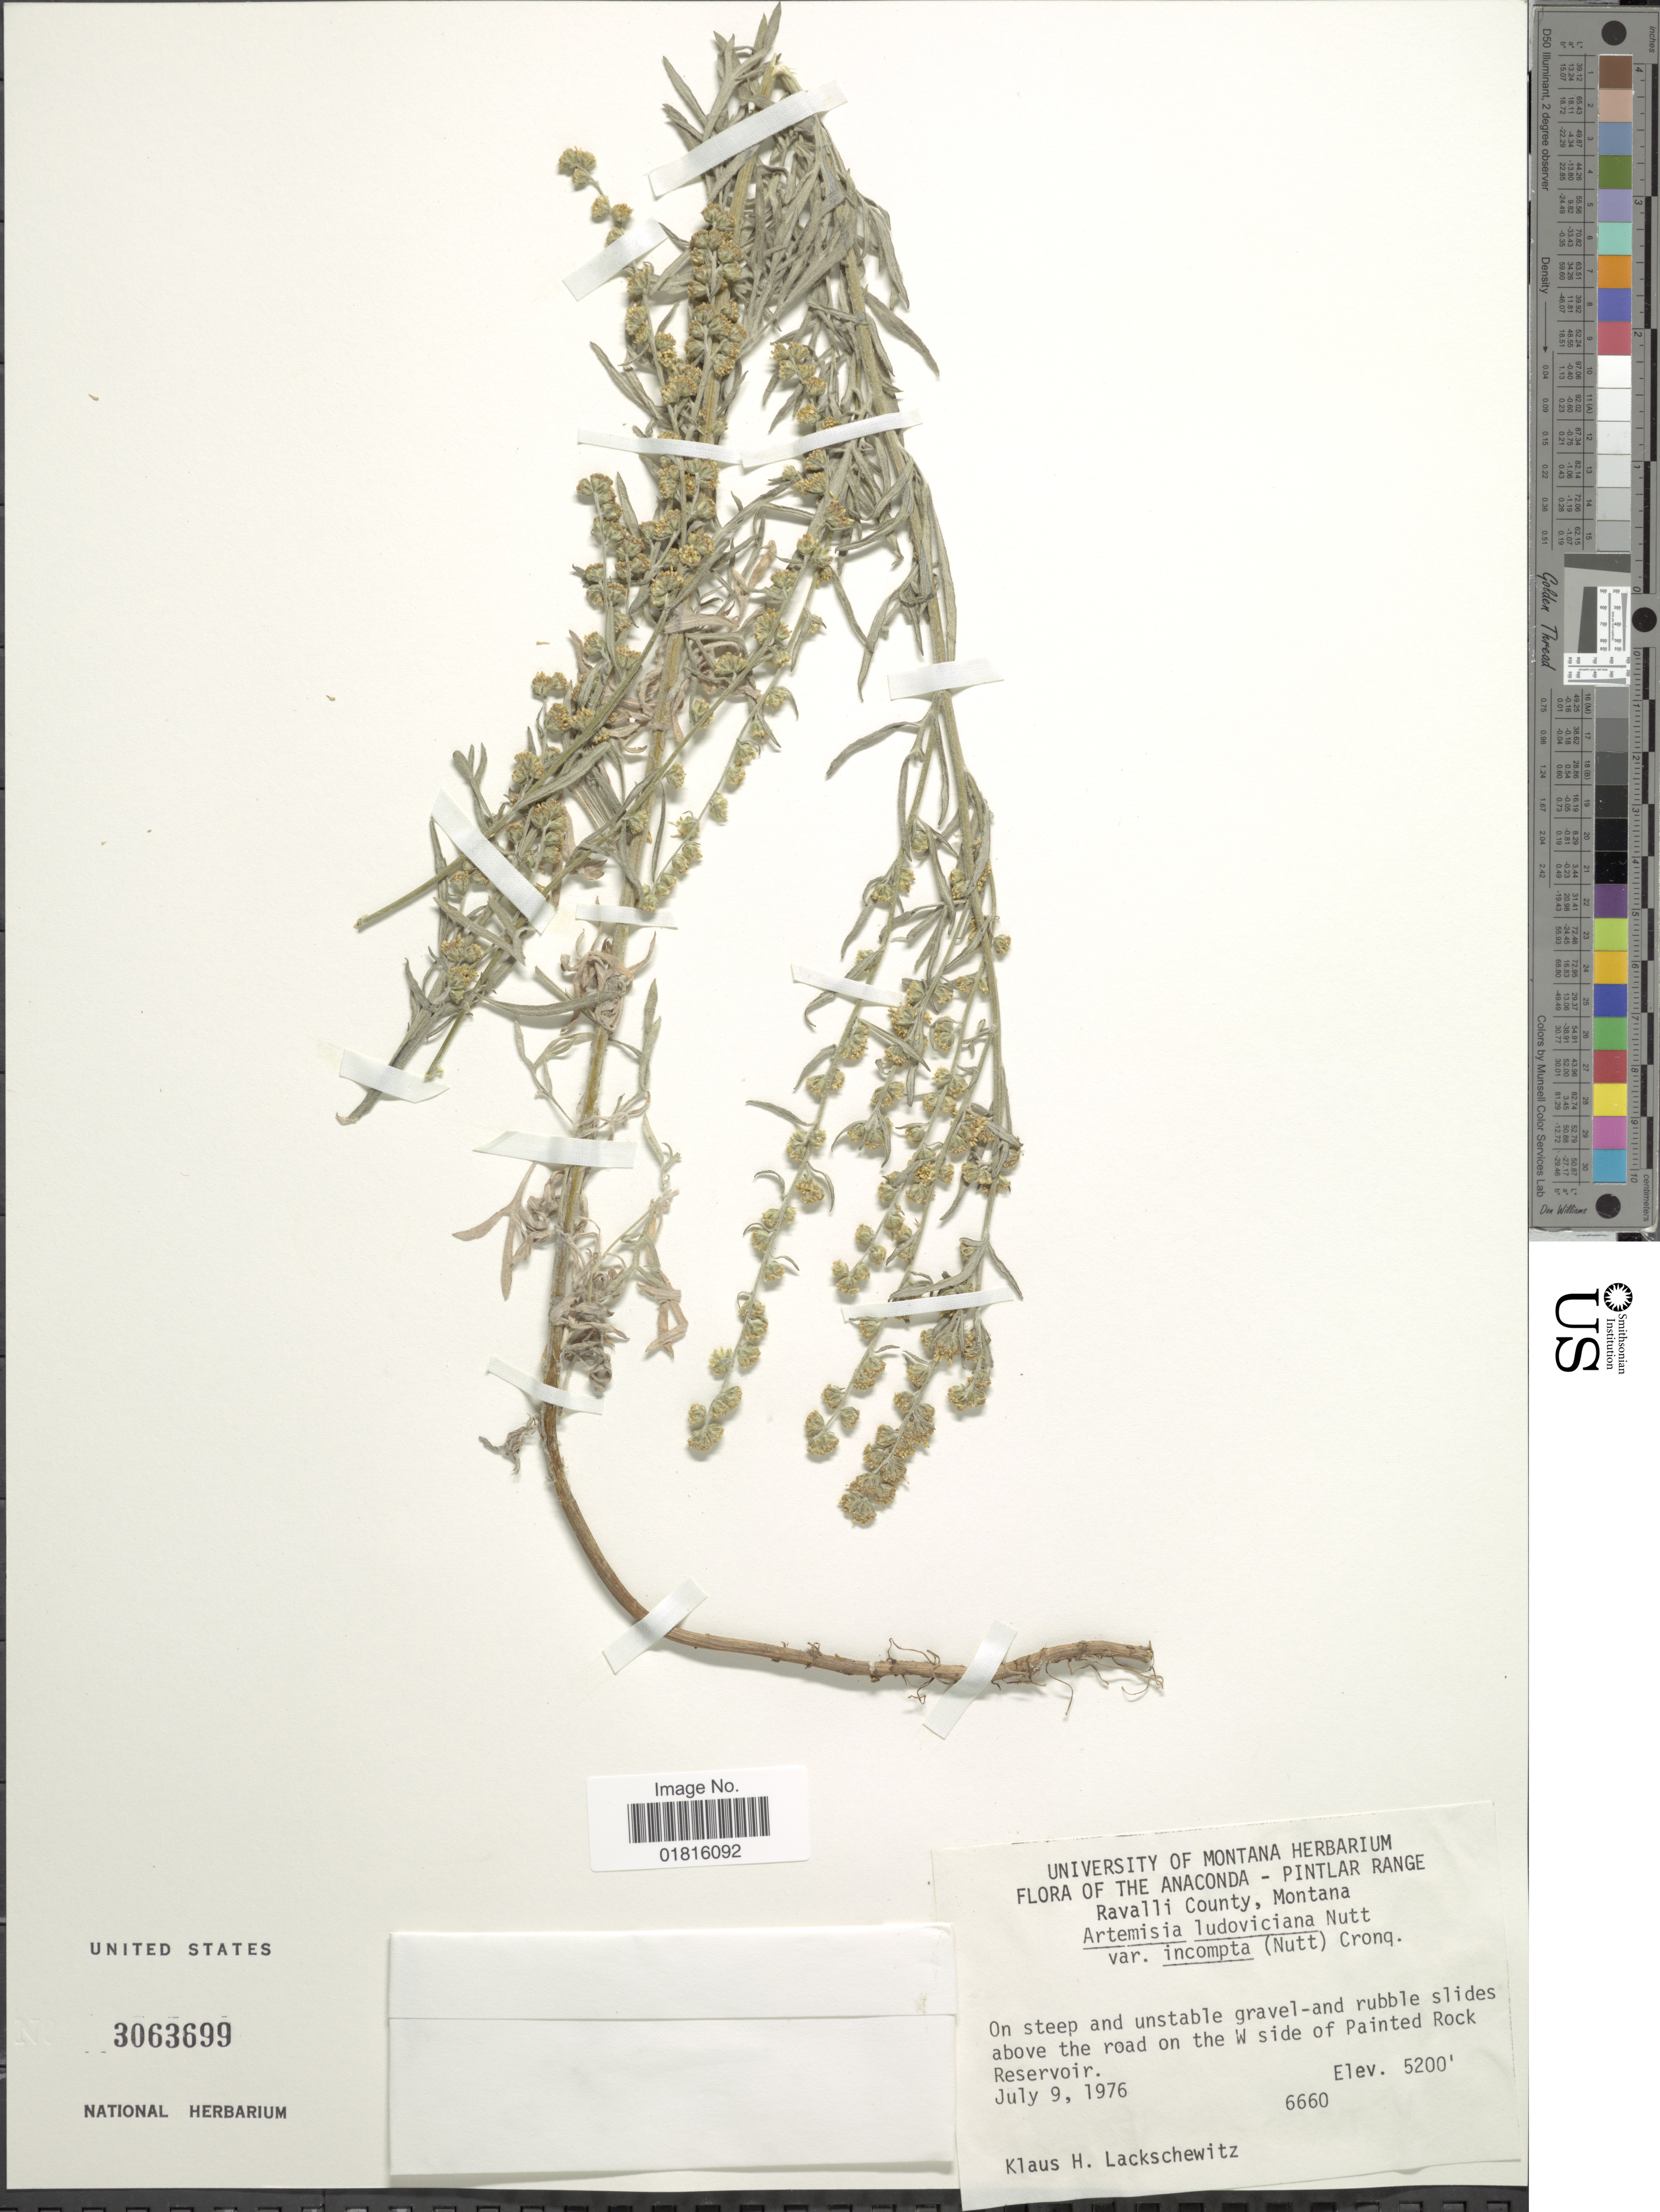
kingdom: Plantae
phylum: Tracheophyta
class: Magnoliopsida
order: Asterales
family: Asteraceae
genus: Artemisia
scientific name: Artemisia ludoviciana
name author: Nutt.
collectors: K. Lackschewitz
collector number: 6660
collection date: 1976-07-09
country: United States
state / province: Montana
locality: The Anaconda - Pintlar Range Ravalli County, On steep and unstable gravel-and rubble slides above the road on the W side of Painted Rock Reservoir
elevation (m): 1585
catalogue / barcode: US 3063699